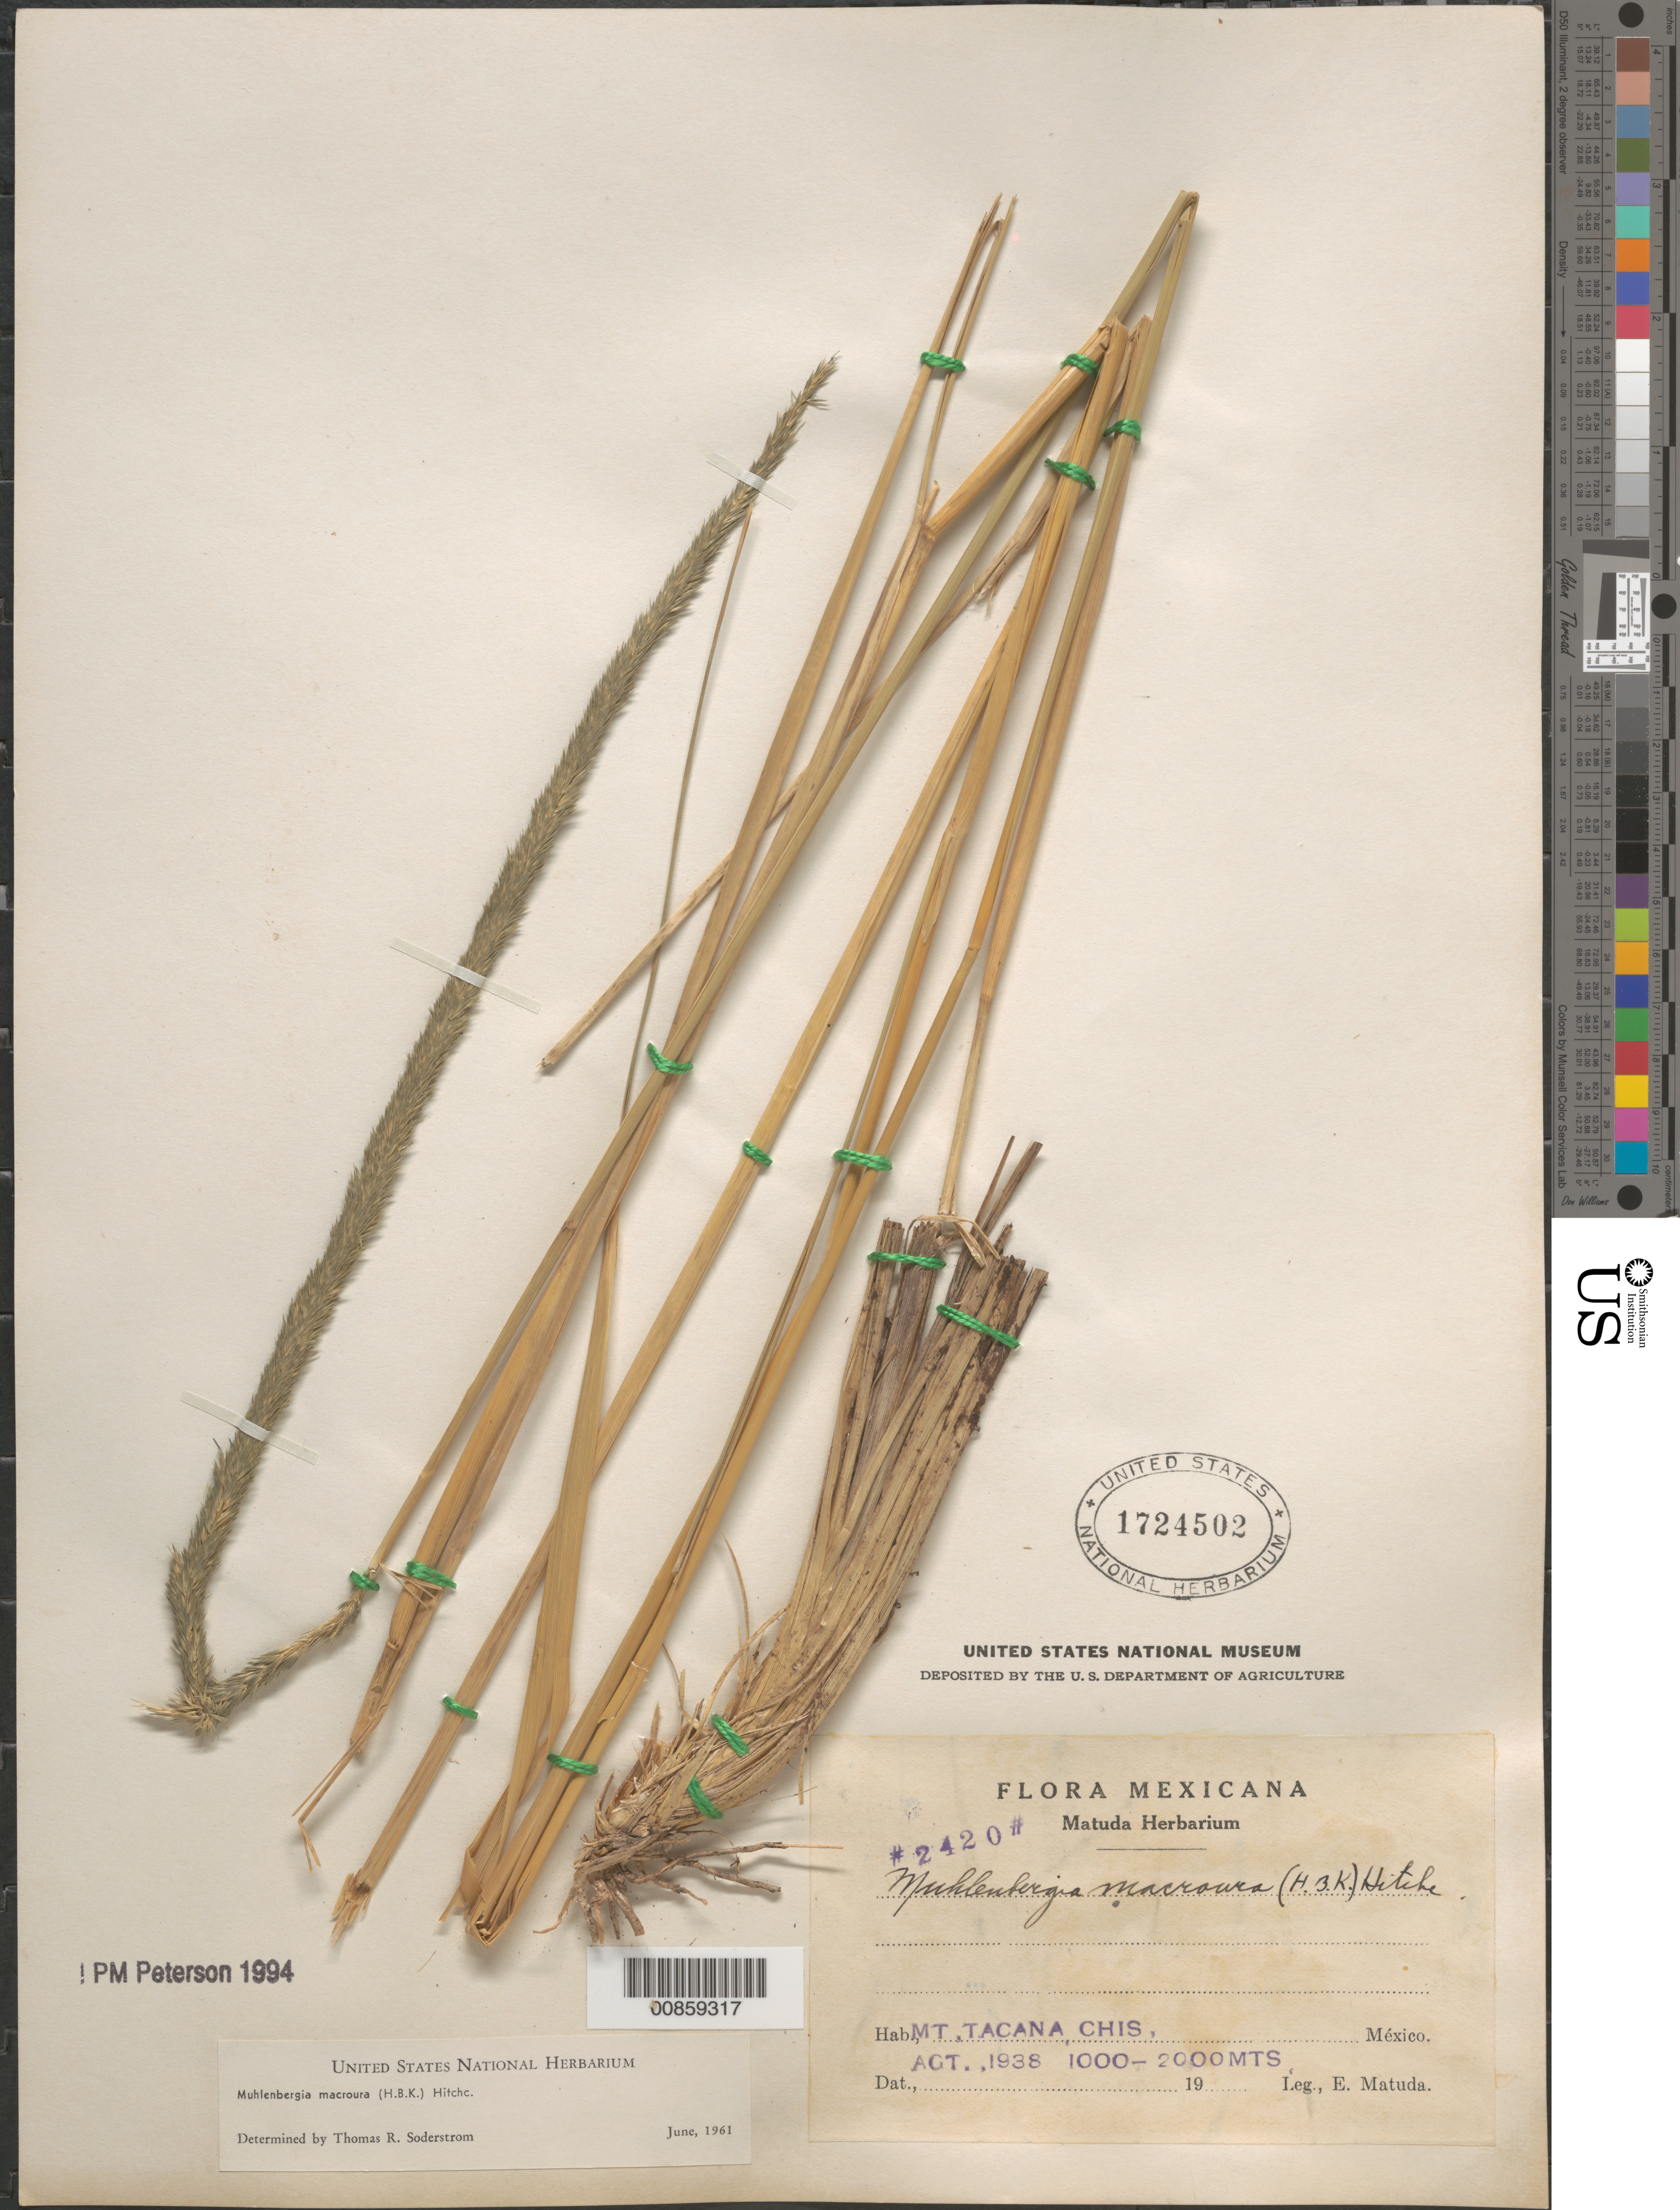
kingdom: Plantae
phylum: Tracheophyta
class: Liliopsida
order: Poales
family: Poaceae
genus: Muhlenbergia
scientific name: Muhlenbergia macroura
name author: (Kunth) Hitchc.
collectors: E. Matuda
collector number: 2420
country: Mexico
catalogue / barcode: US 1724502